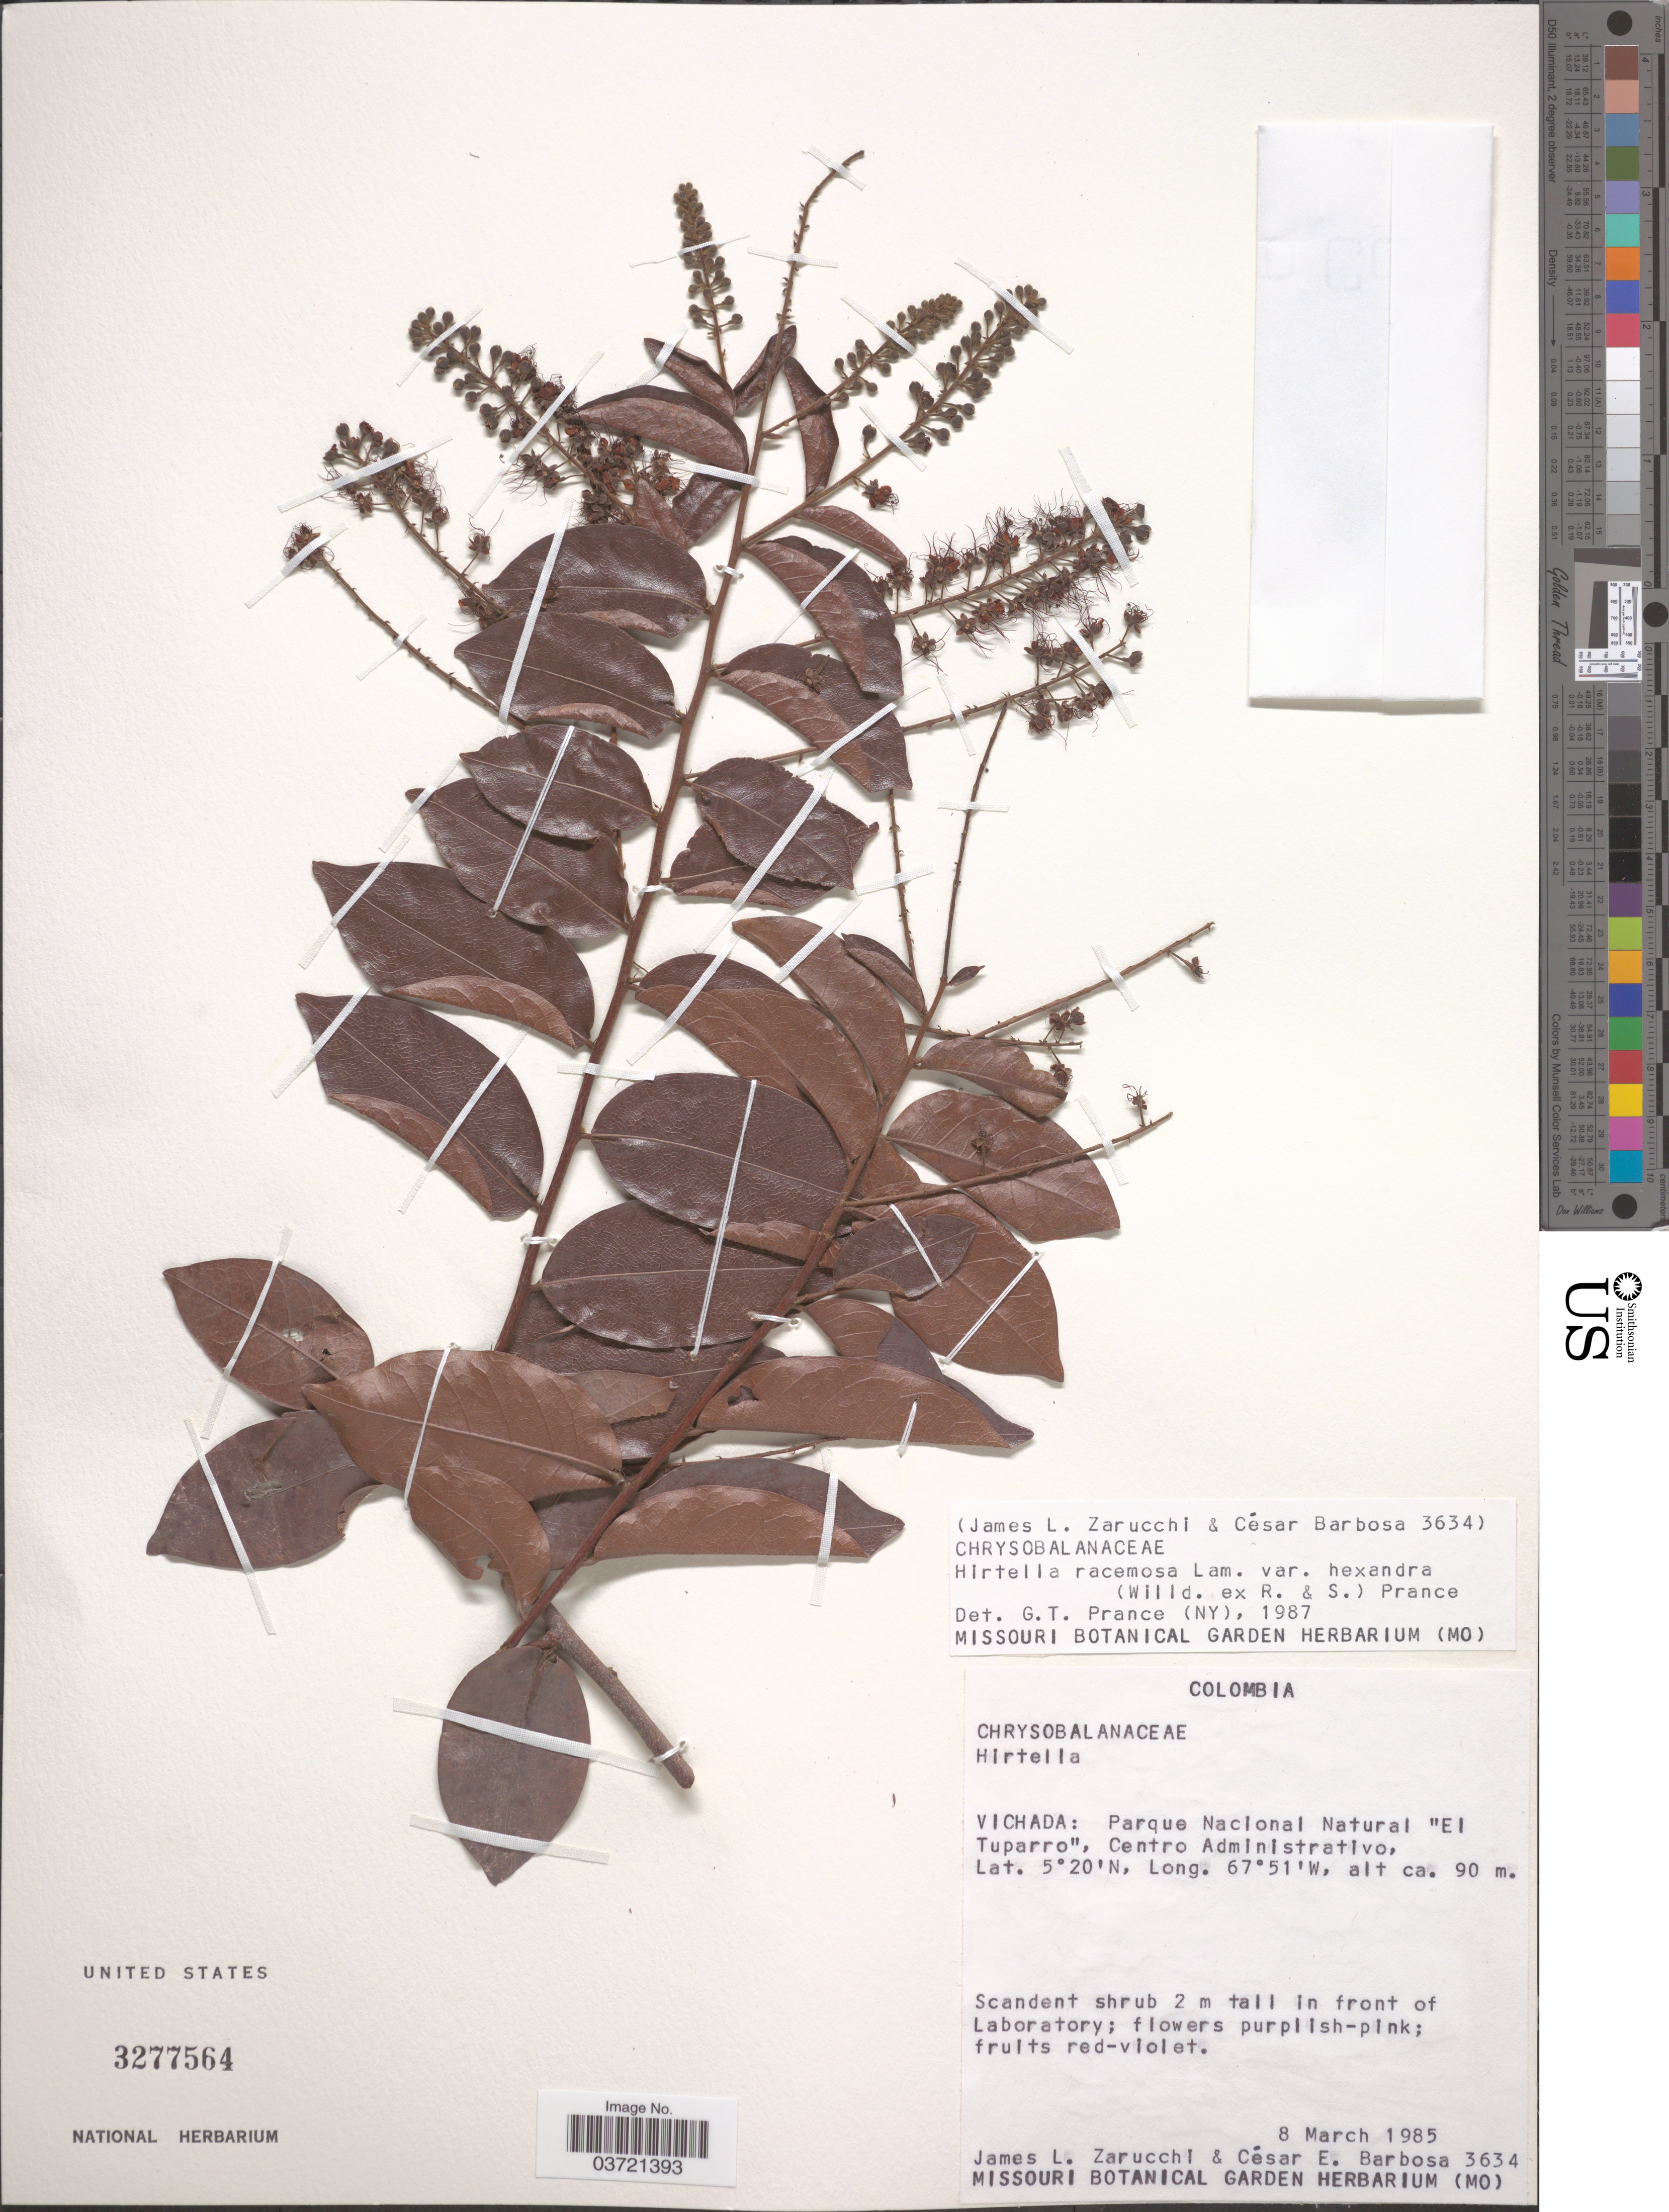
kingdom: Plantae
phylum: Tracheophyta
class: Magnoliopsida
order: Malpighiales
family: Chrysobalanaceae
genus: Hirtella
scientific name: Hirtella racemosa var. hexandra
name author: (Willd. ex Roem. & Schult.) Prance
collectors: J. L. Zarucchi & C. E. Barbosa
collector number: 3634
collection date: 1985-03-08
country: Colombia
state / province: Vichada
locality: Parque Nacional Natural "El Tuparro", Centro Administrativo.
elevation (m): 90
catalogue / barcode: US 3277564